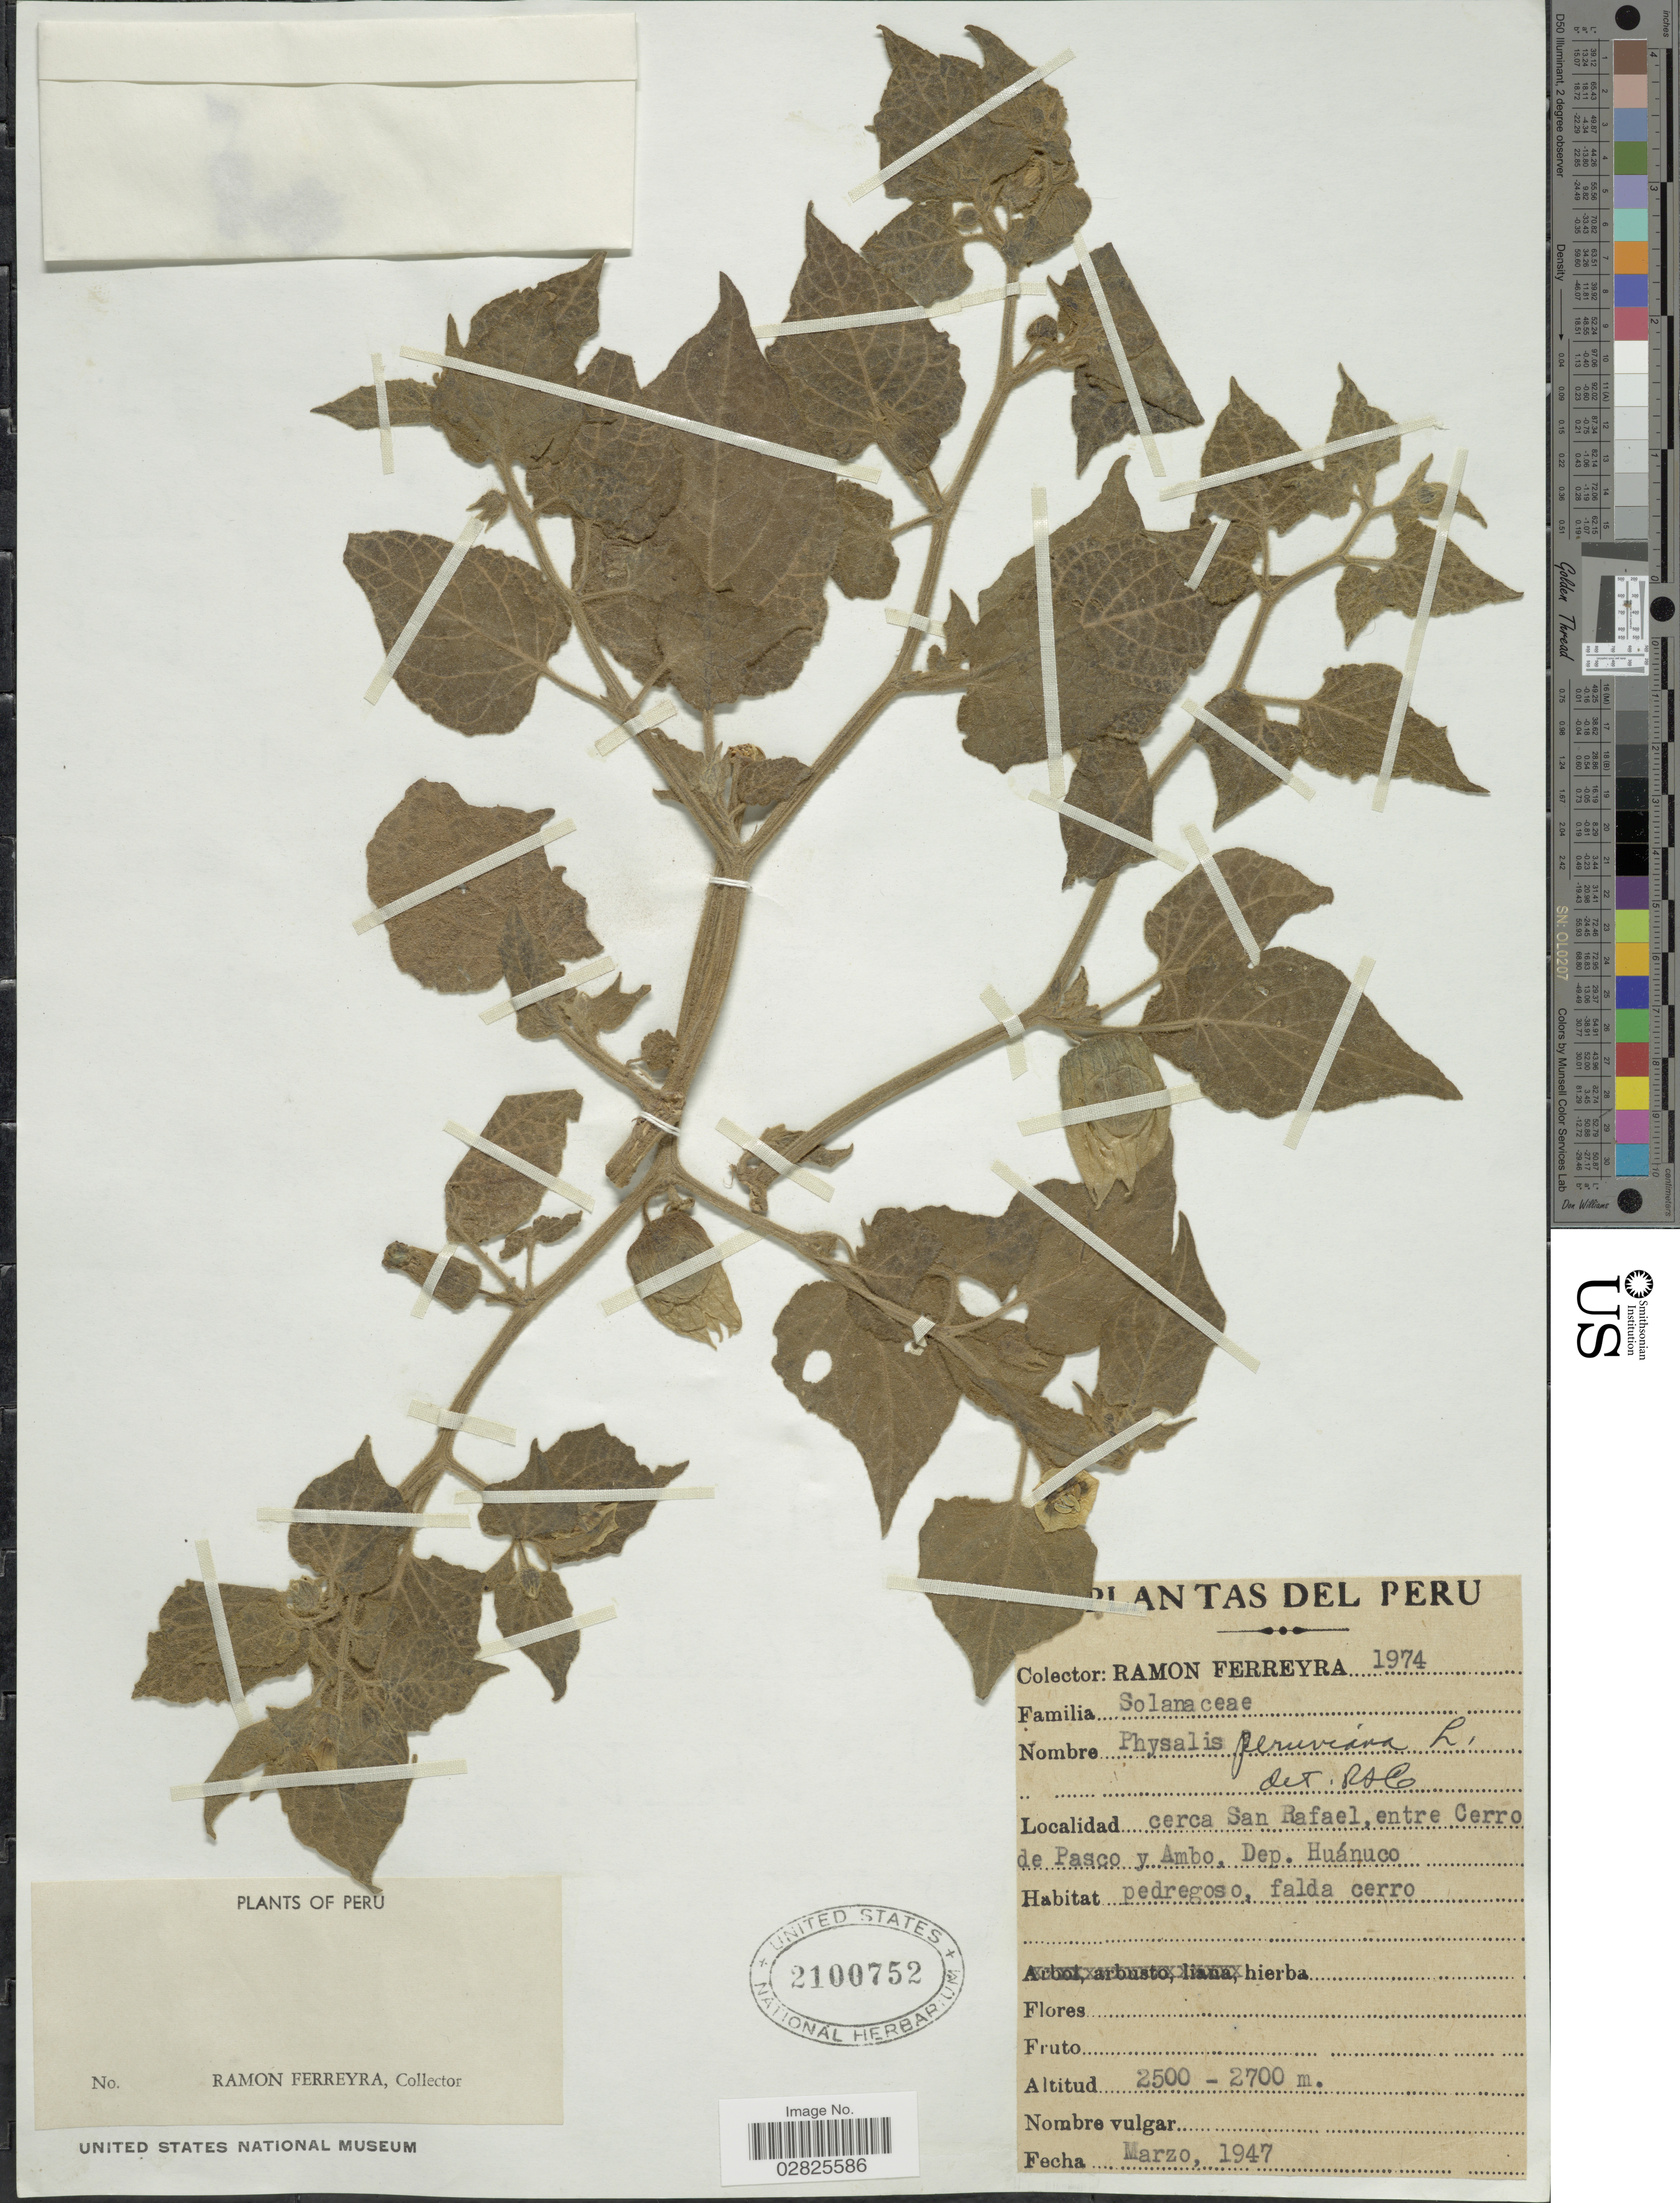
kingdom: Plantae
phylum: Tracheophyta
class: Magnoliopsida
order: Solanales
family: Solanaceae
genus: Physalis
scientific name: Physalis peruviana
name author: L.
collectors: R. A. Ferreyra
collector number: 1974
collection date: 1947-03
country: Peru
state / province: Huánuco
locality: Cerca San Rafael, entre Cerro de Pasco y Ambo. Dep. Huánuco.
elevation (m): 2500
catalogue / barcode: US 2100752